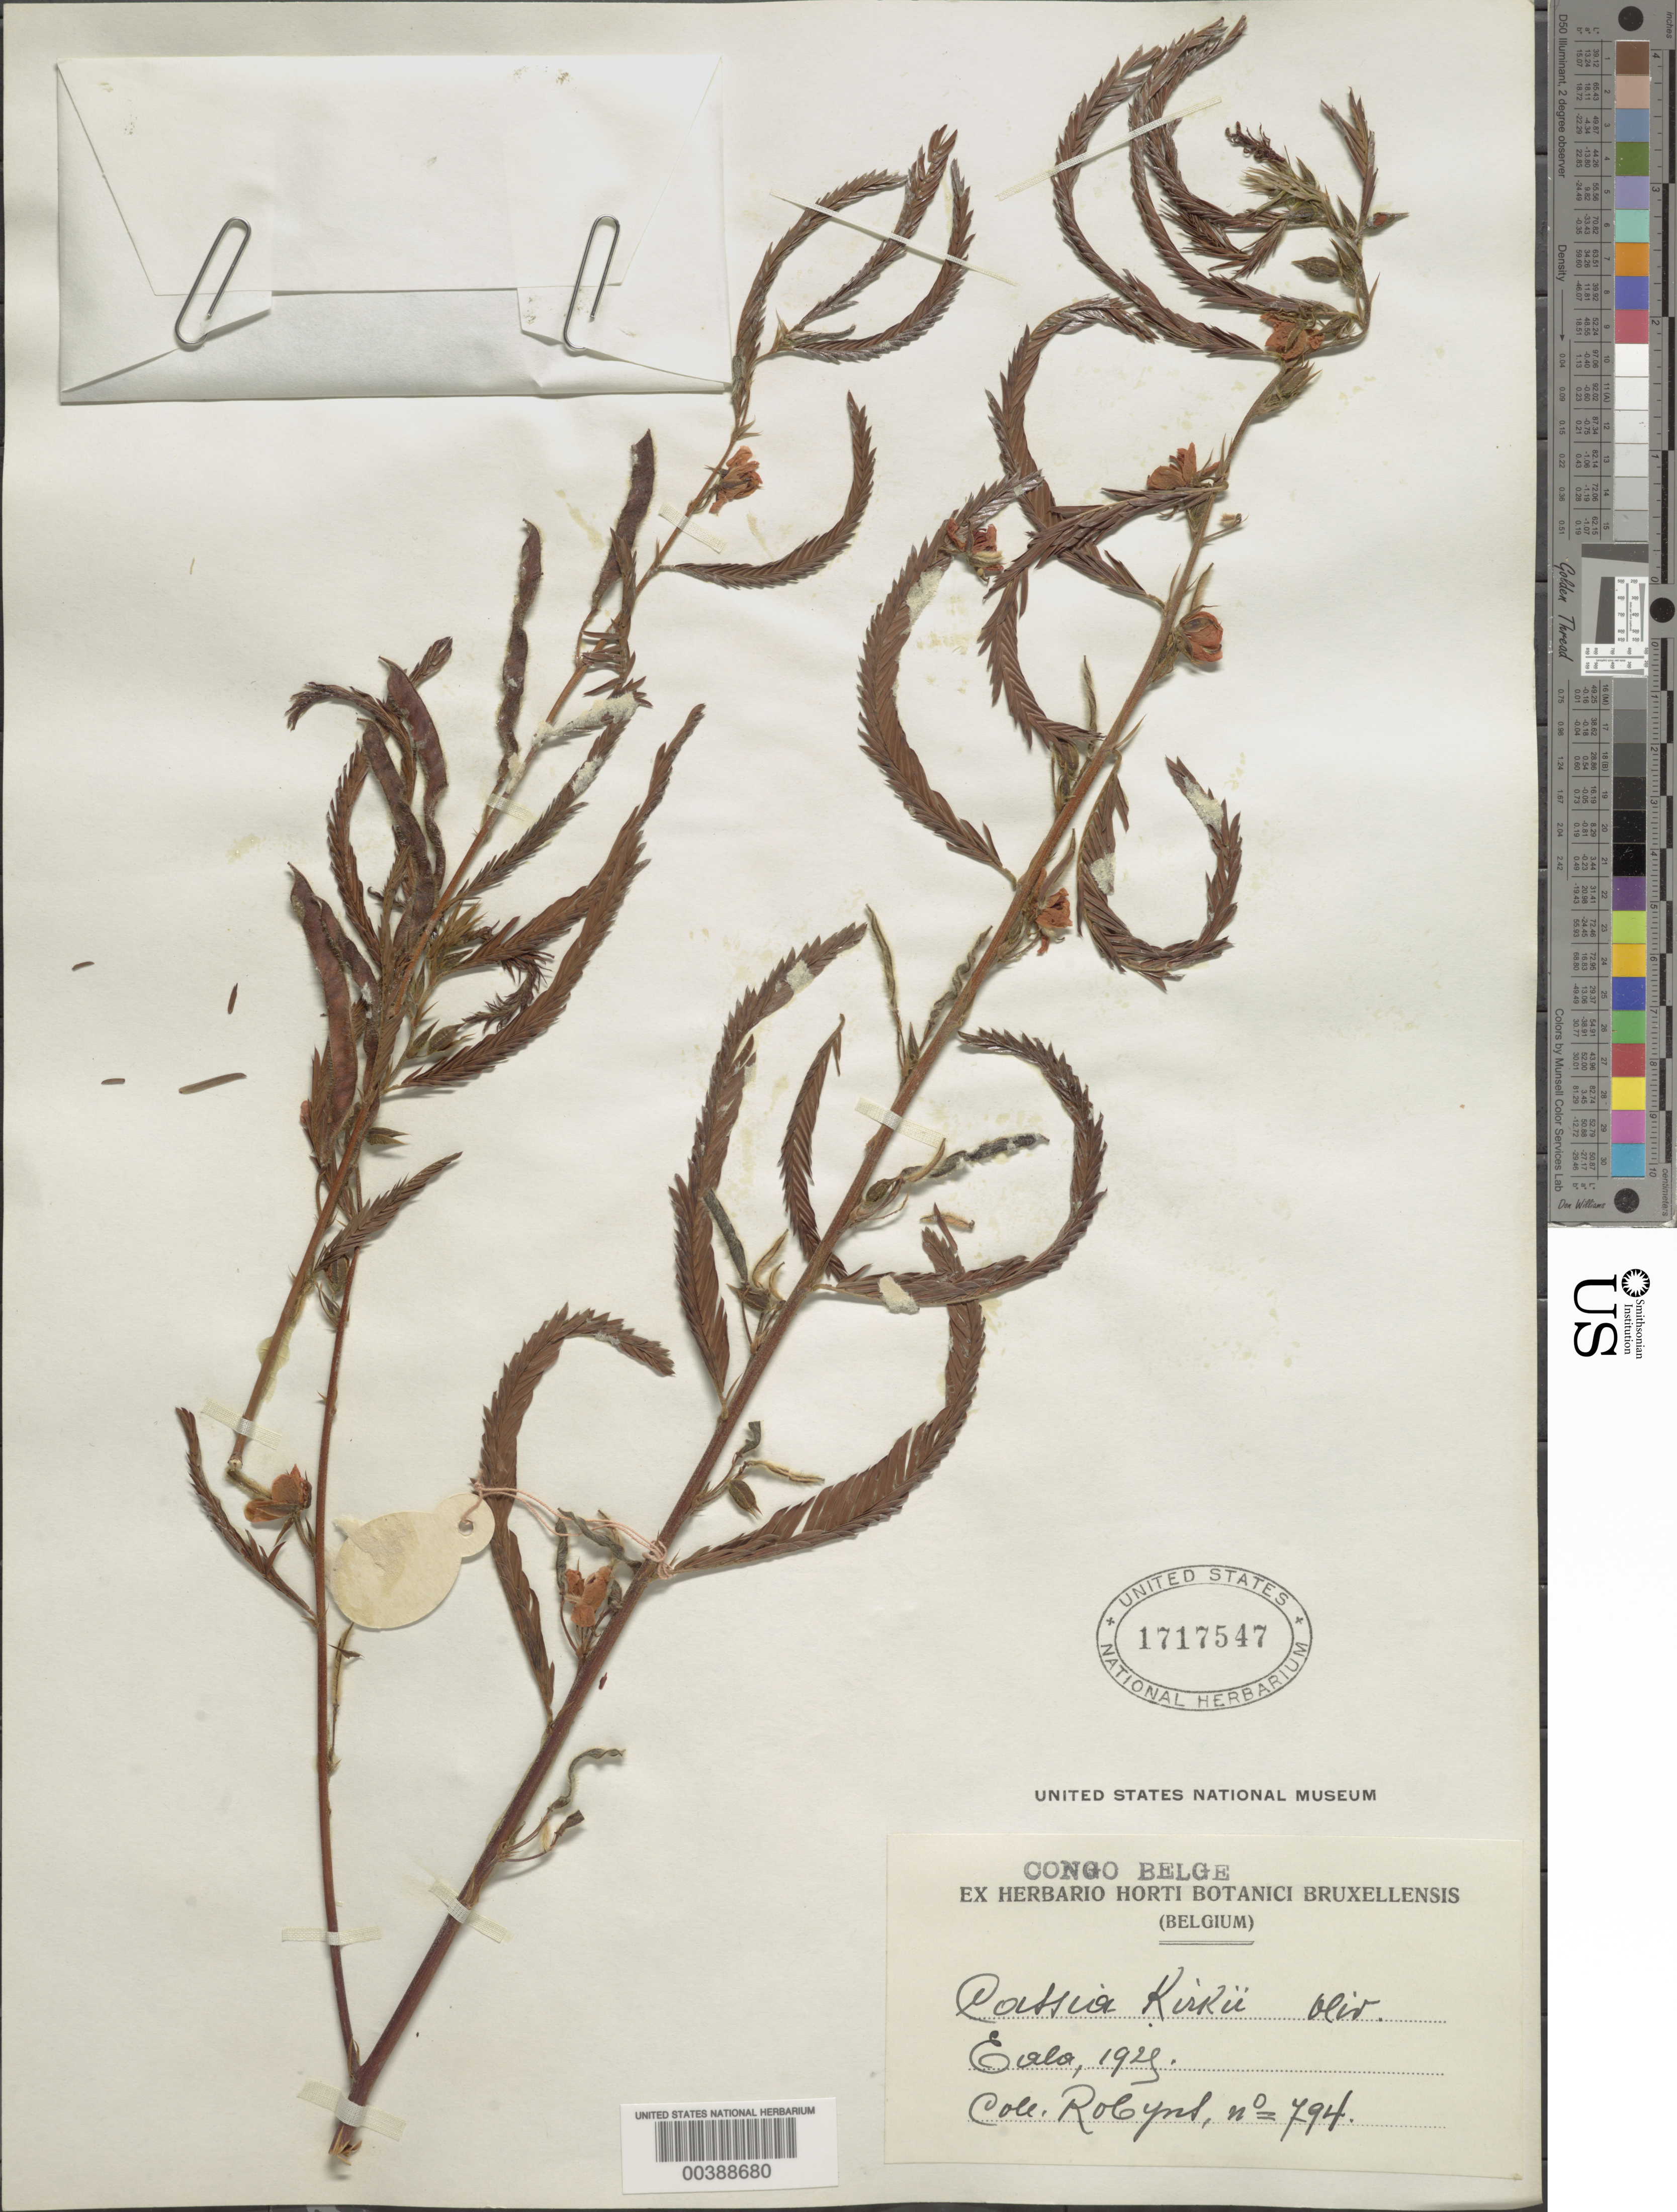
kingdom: Plantae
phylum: Tracheophyta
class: Magnoliopsida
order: Fabales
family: Fabaceae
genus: Chamaecrista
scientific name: Chamaecrista kirkii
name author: (Oliv.) Standl.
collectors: F. Robyns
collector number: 794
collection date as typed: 1925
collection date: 1925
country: Congo, Democratic Republic of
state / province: Équateur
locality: Eala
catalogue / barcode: US 1717547